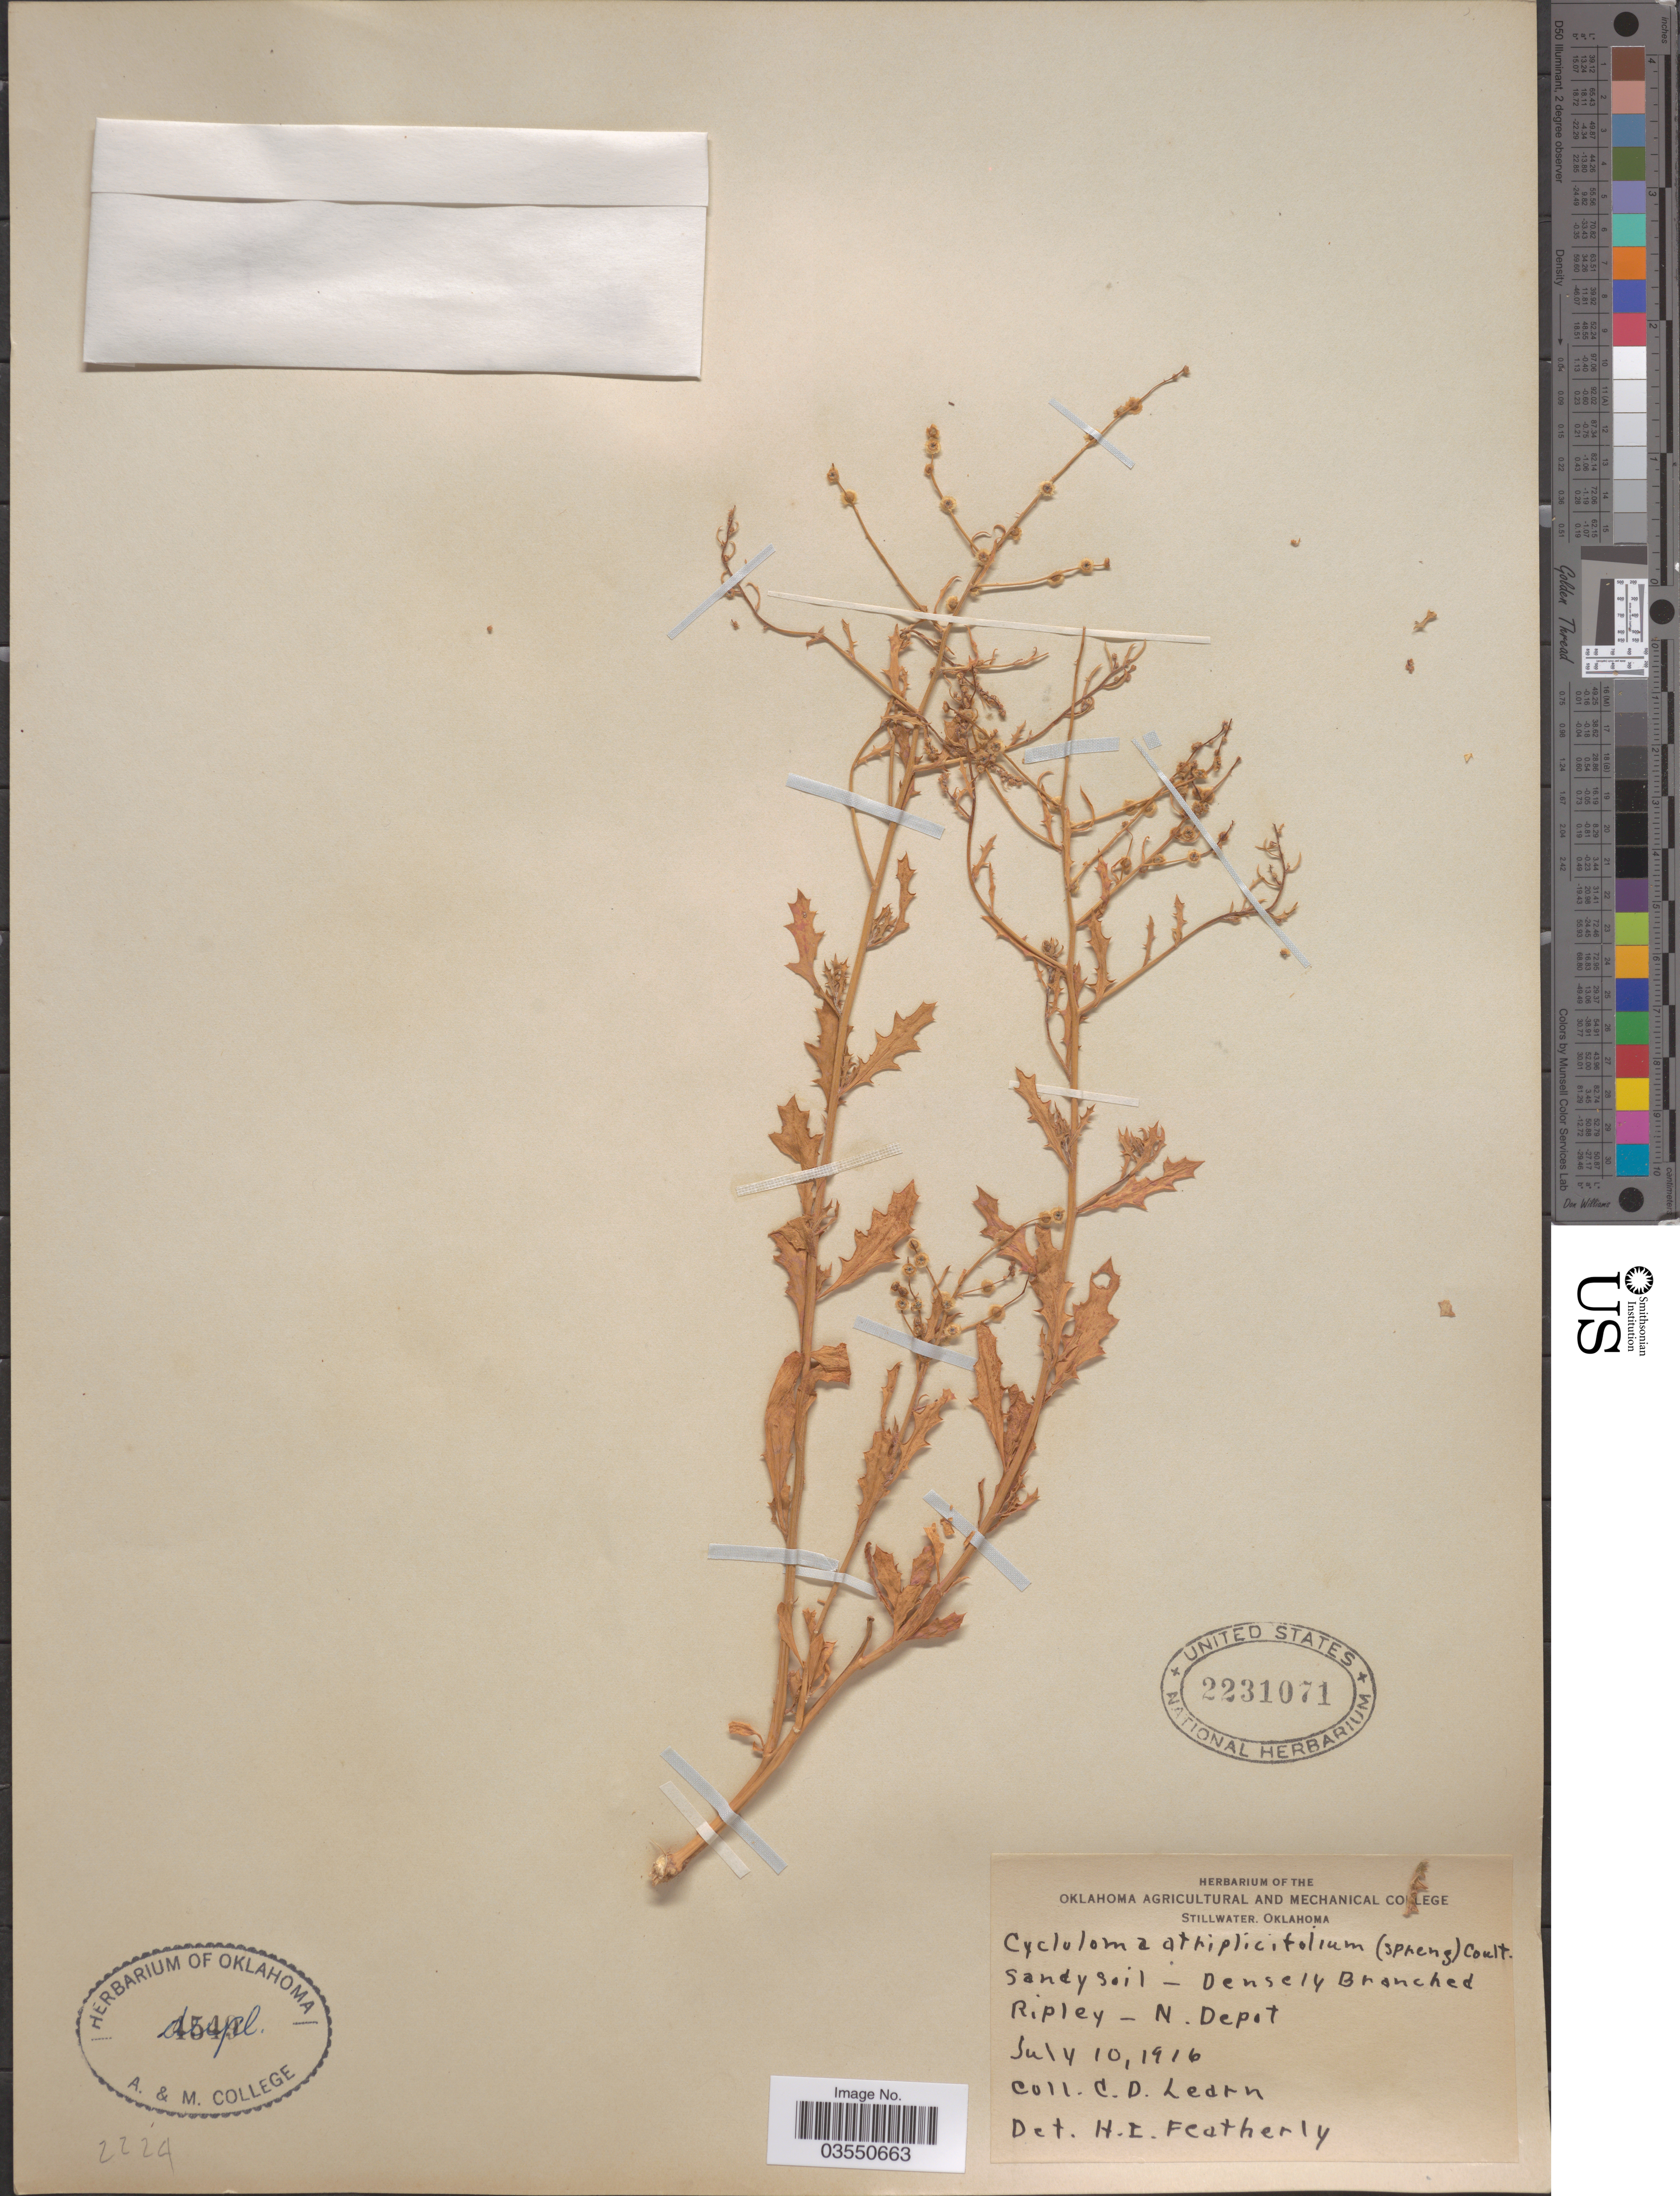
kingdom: Plantae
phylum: Tracheophyta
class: Magnoliopsida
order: Caryophyllales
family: Amaranthaceae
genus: Dysphania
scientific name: Dysphania atriplicifolia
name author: (Spreng.) G. Kadereit et al.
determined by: U.S. National Herbarium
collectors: C. Learn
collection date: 1916-07-10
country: United States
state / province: Oklahoma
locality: Ripley - N. Depot.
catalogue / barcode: US 2231071